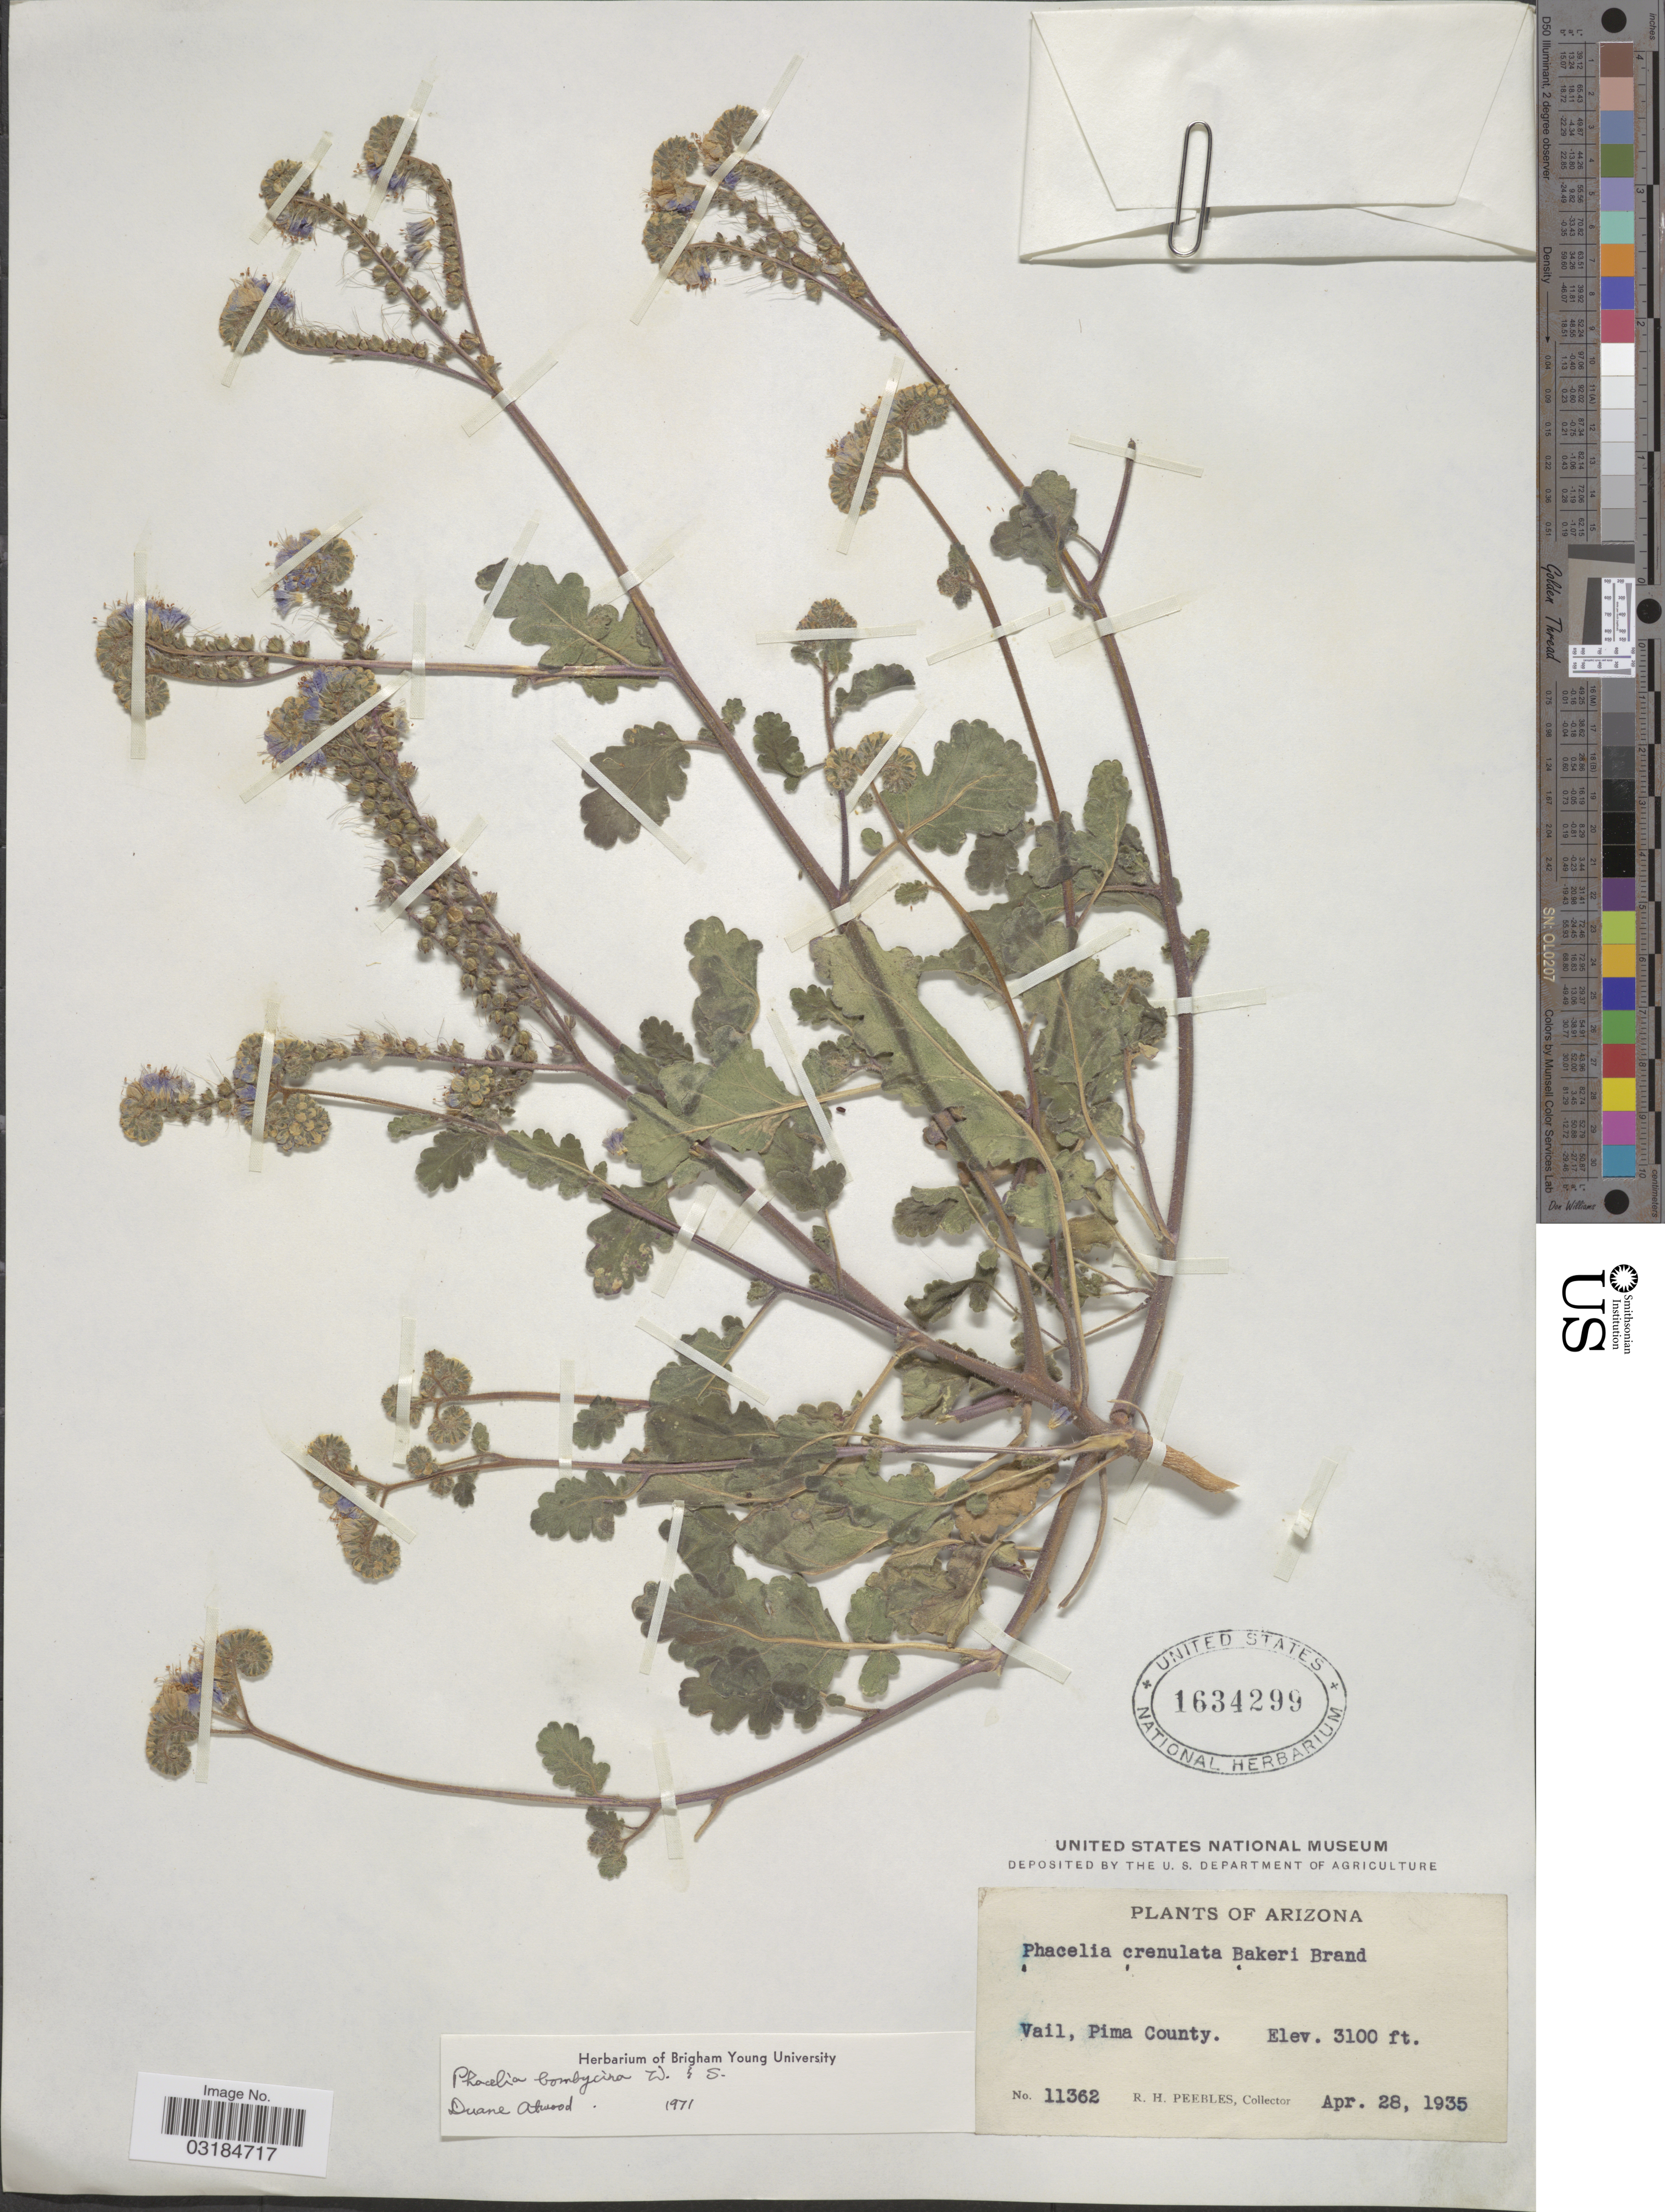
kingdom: Plantae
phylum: Tracheophyta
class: Magnoliopsida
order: Boraginales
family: Hydrophyllaceae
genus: Phacelia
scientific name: Phacelia bombycina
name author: Wooton & Standl.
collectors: R. H. Peebles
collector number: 11362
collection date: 1935-04-28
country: United States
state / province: Arizona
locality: Vail, Pima County.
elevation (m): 945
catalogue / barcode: US 1634299